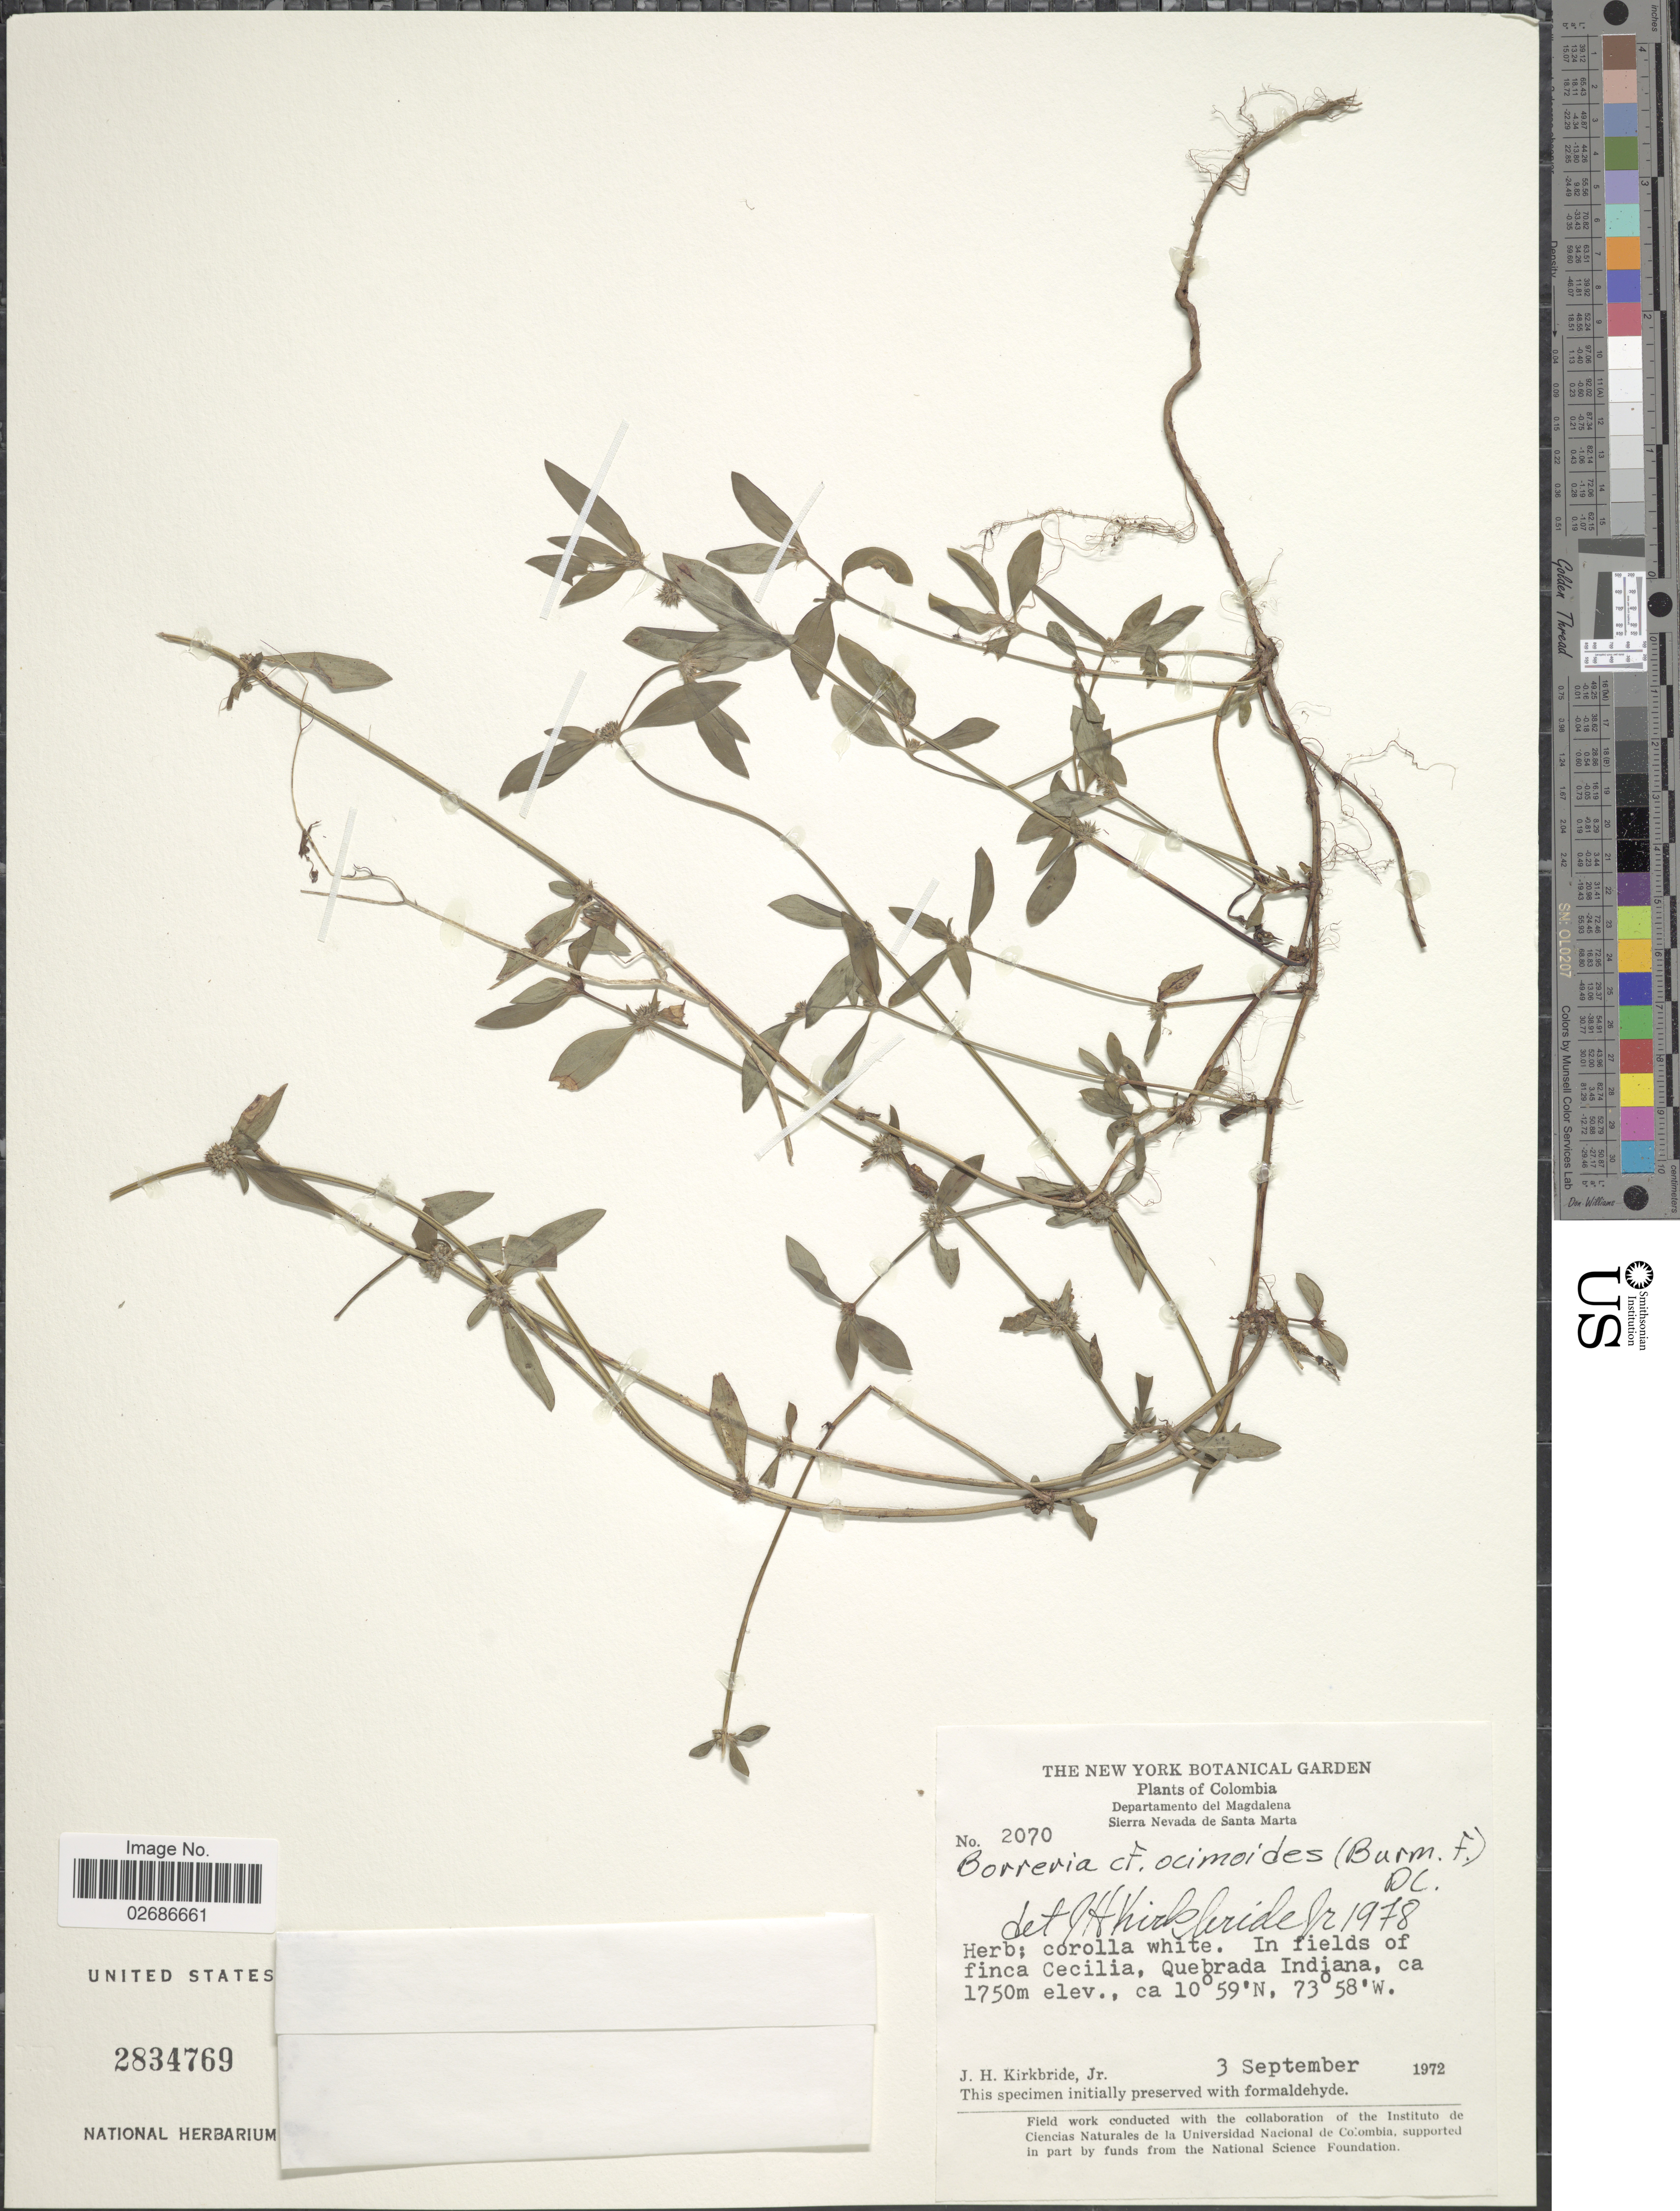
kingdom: Plantae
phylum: Tracheophyta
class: Magnoliopsida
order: Gentianales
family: Rubiaceae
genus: Borreria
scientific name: Borreria ocimoides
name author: (Burm. f.) DC.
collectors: J. H. Kirkbride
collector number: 2070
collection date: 1972-09-03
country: Colombia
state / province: Magdalena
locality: Sierra Nevada de Santa Marta. In fields of finca Cecilia, Quebrada Indiana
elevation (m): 1750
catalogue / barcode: US 2834769